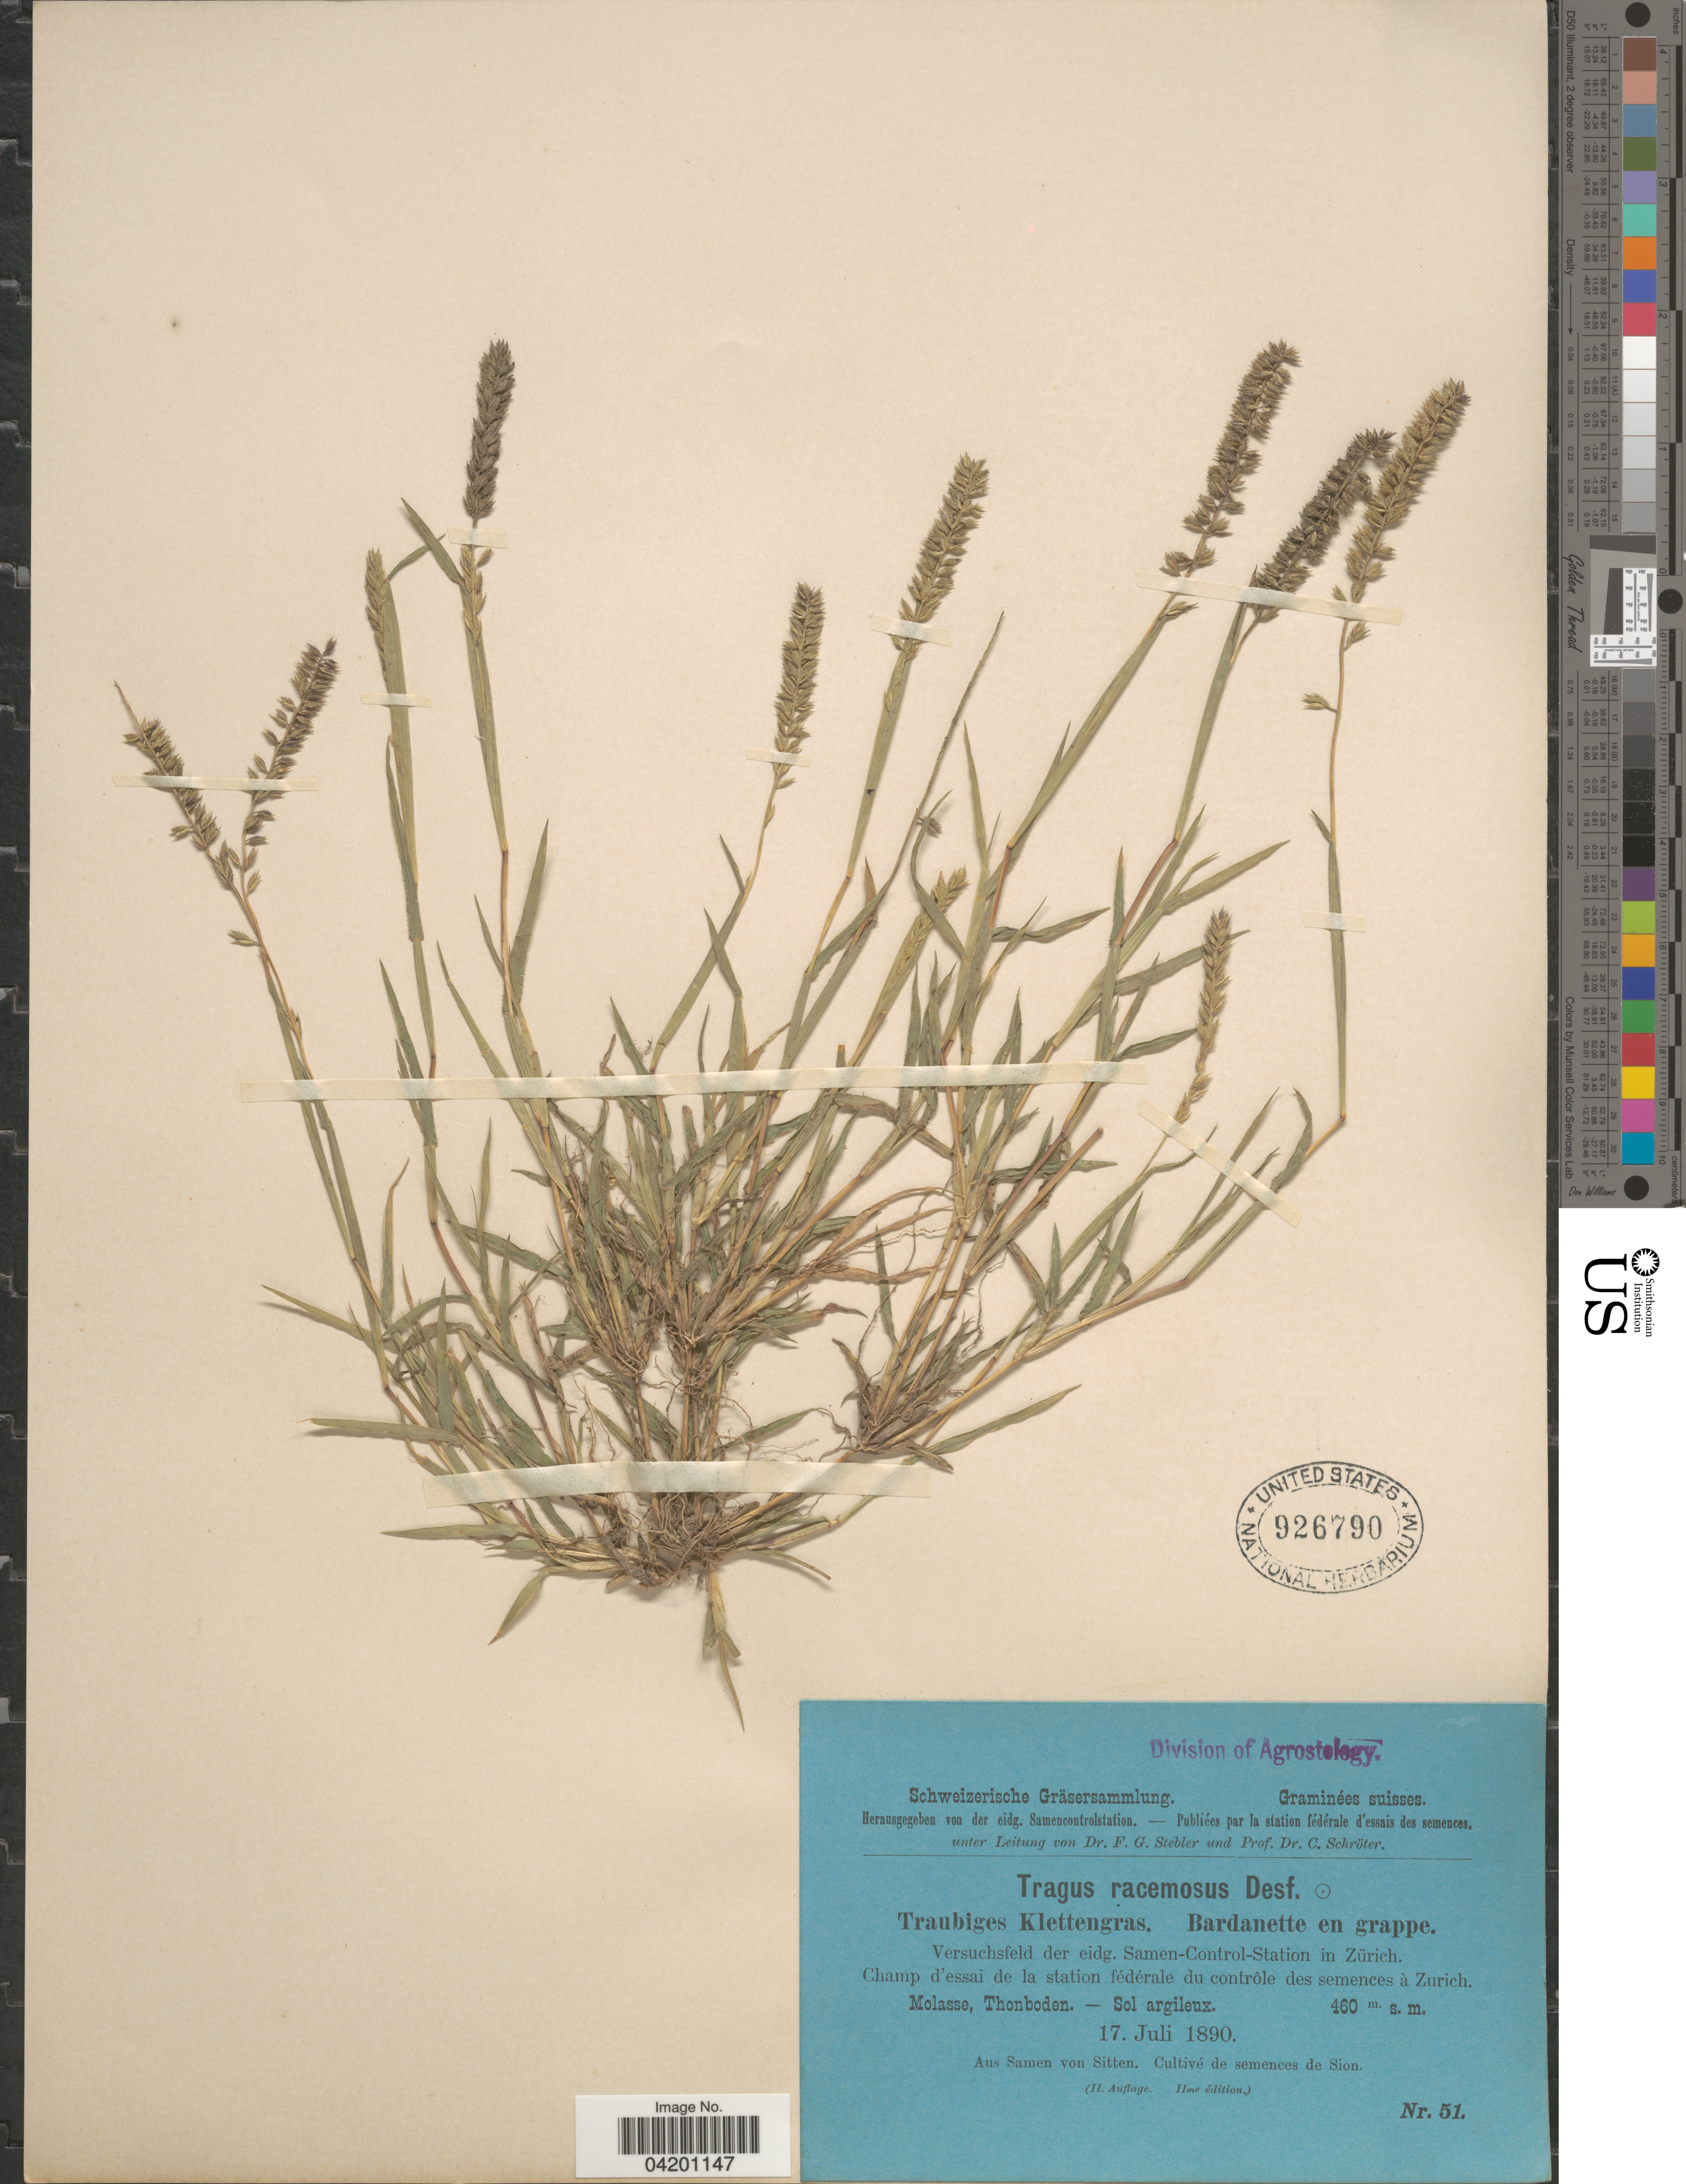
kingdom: Plantae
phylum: Tracheophyta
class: Liliopsida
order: Poales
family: Poaceae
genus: Tragus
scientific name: Tragus racemosus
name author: (L.) All.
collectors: Stebler, F.G. & Schröter, C.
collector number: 51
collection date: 1890-07-17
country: Switzerland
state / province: Zurich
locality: Versuchsfeld der eidg. Samen-Control-Station in Zürich. Cultivé de semences de Sion.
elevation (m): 460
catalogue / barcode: US 926790